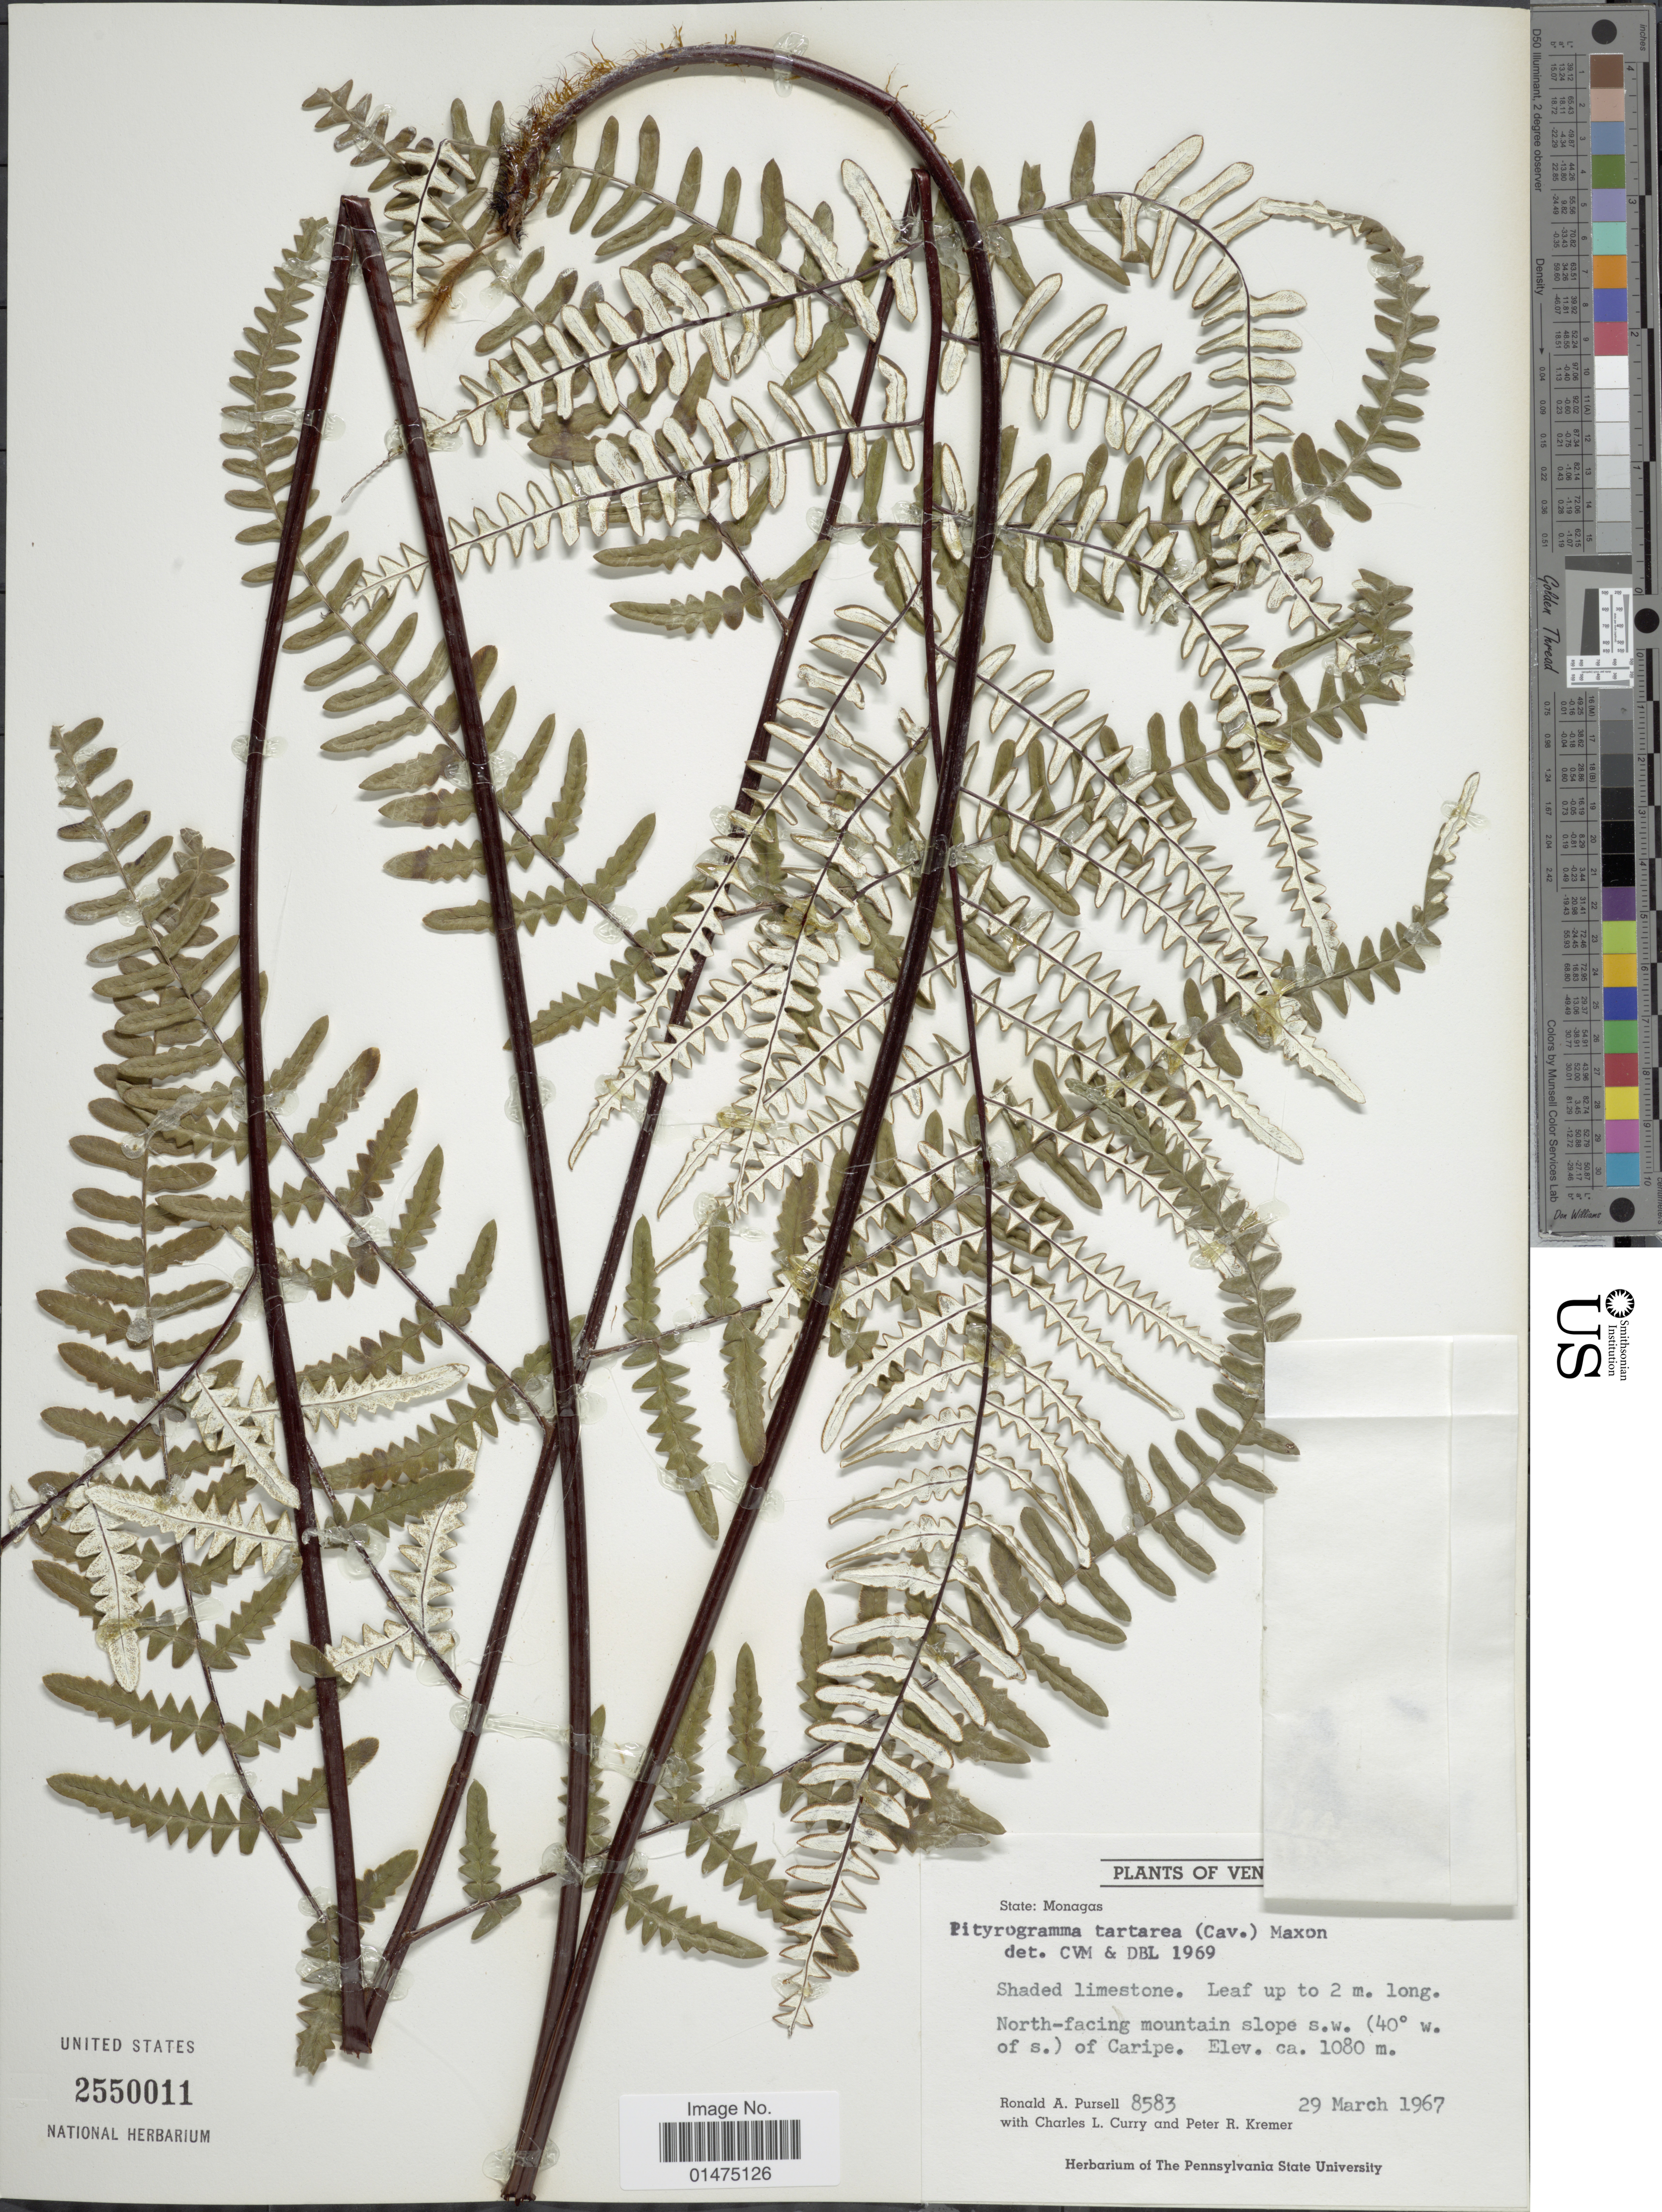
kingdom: Plantae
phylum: Tracheophyta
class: Polypodiopsida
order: Polypodiales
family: Pteridaceae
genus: Pityrogramma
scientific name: Pityrogramma tartarea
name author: (Cav.) Maxon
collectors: R. A. Pursell, C. L. Curry & P. R. Kremer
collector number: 8583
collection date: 1967-03-29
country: Venezuela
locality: North-facin mountain slope s.w.(40° w. of s. of Caripe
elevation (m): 1080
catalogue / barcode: US 2550011